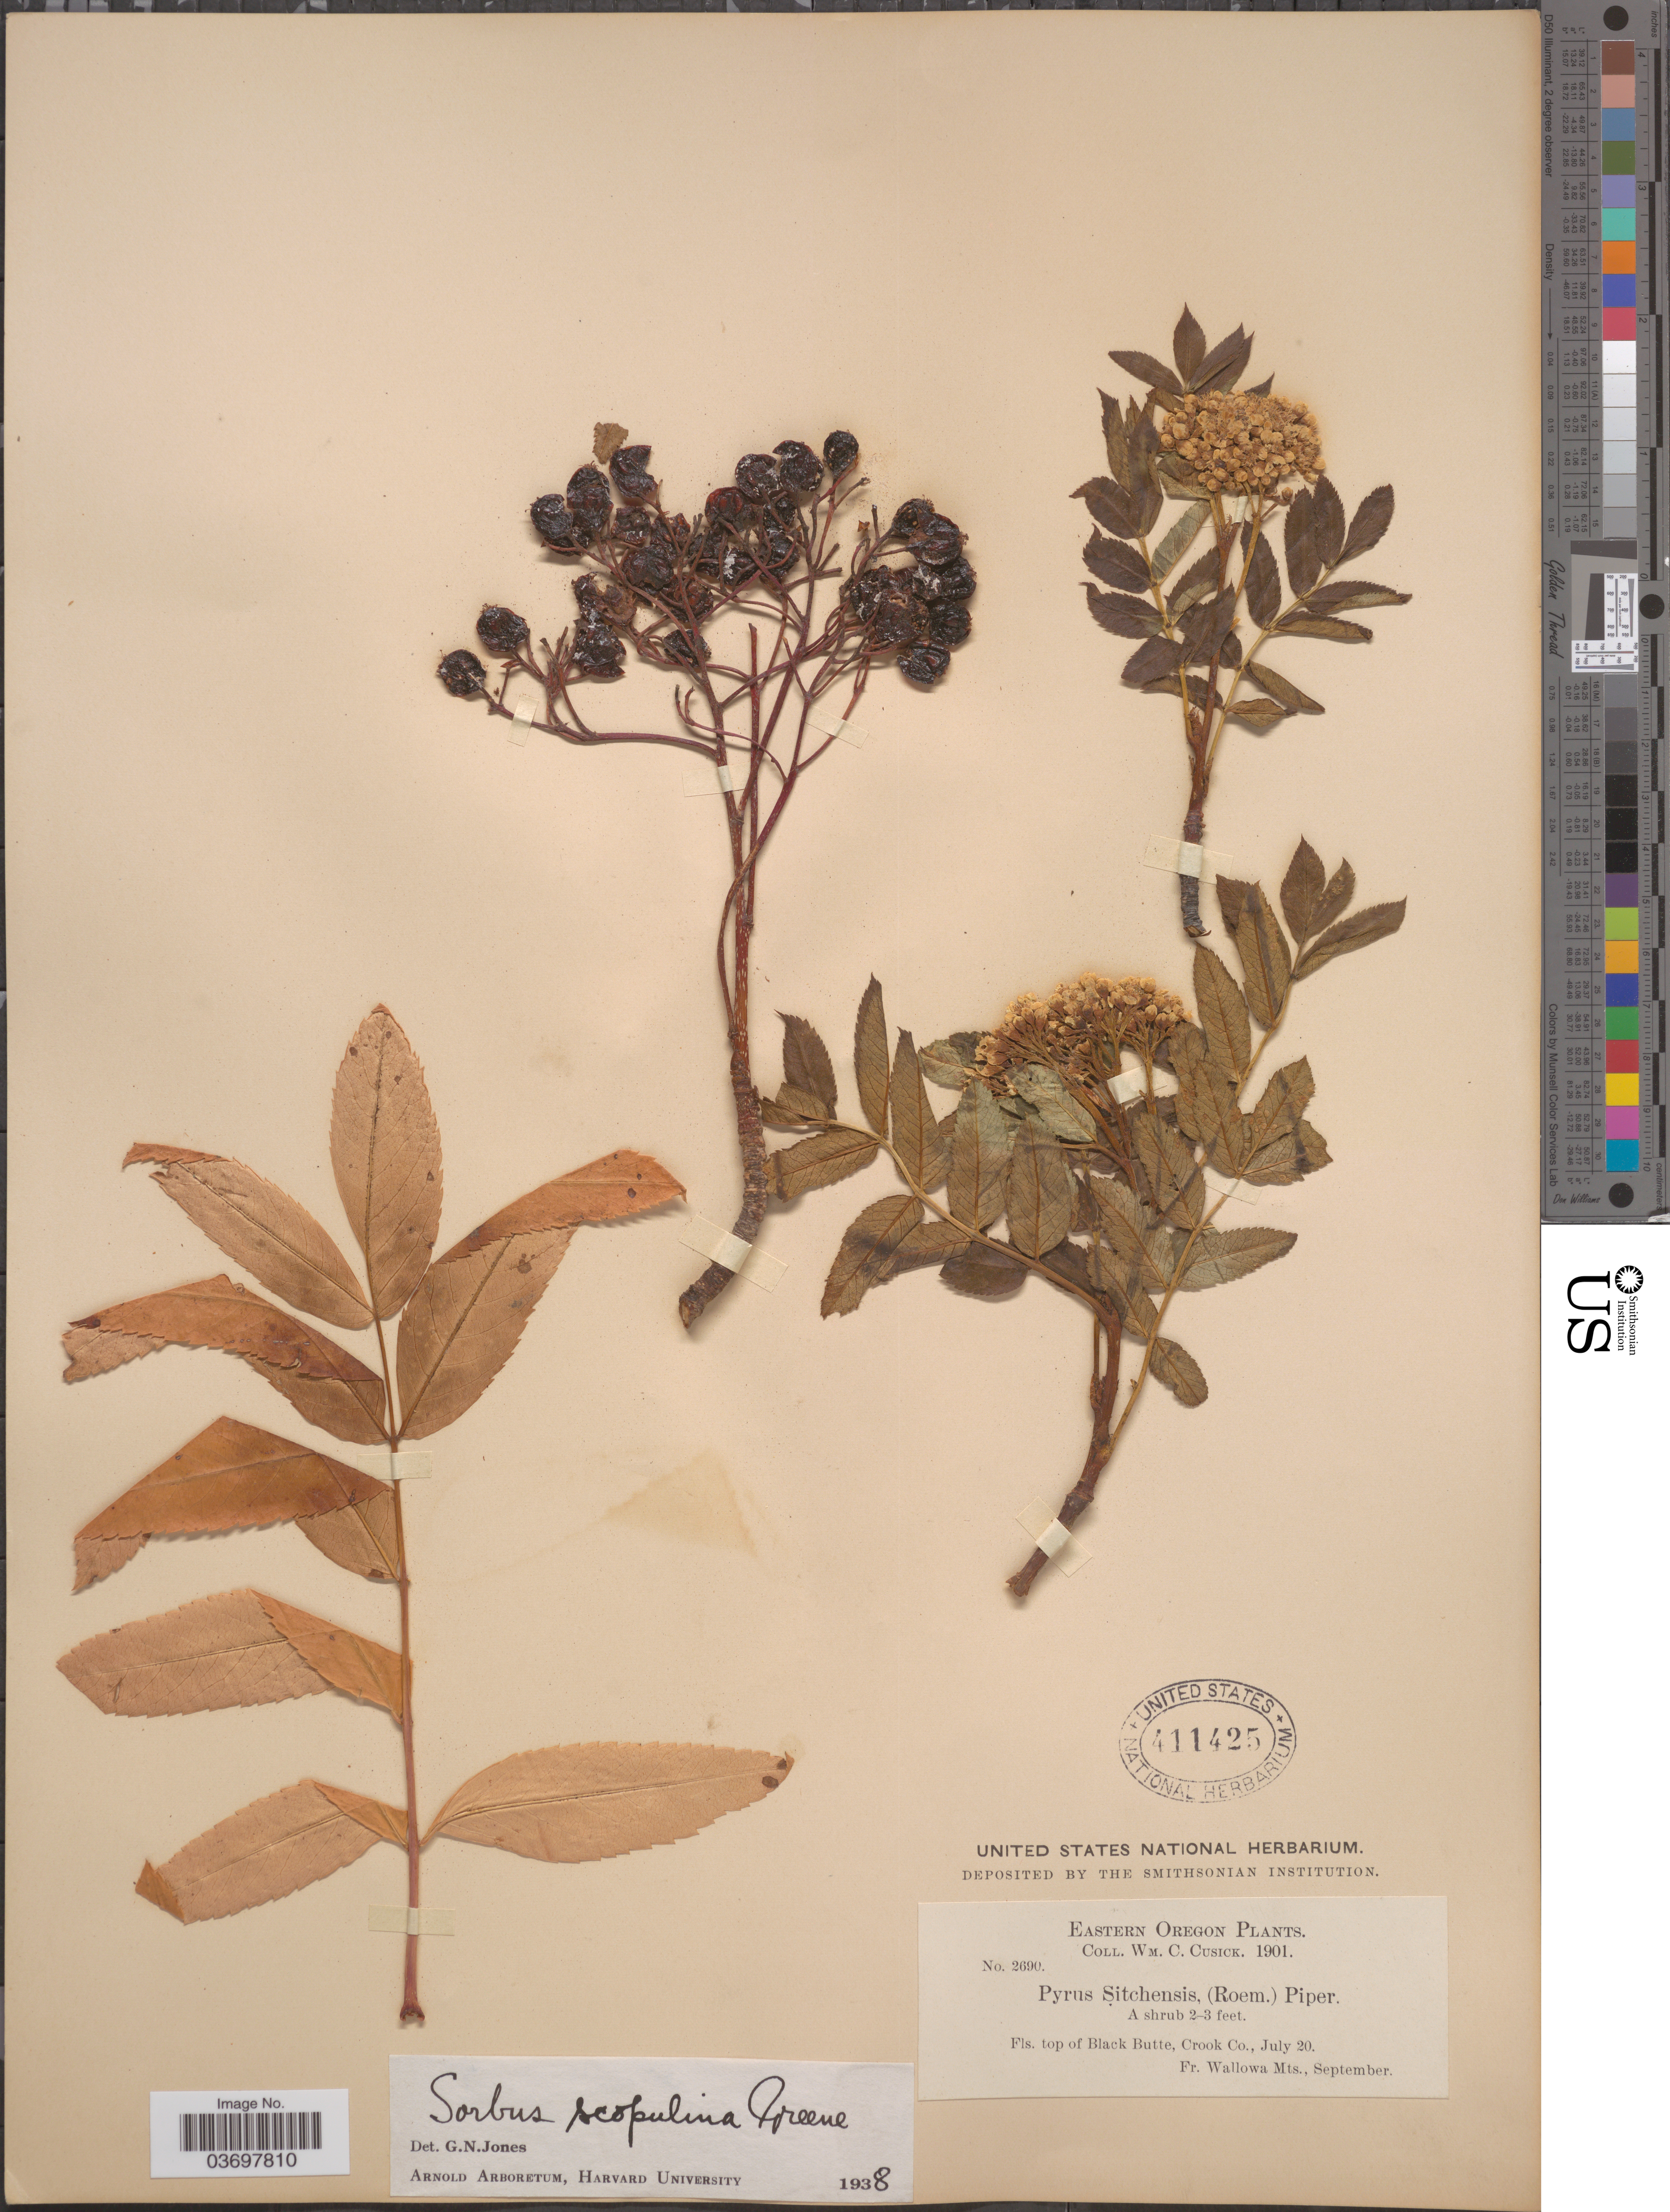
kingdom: Plantae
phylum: Tracheophyta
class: Magnoliopsida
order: Rosales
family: Rosaceae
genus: Sorbus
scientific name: Sorbus scopulina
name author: Greene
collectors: W. C. Cusick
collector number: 2690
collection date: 1901-07-20/1901-09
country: United States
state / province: Oregon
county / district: Crook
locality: Eastern Oregon. Top of Black Butte, Crook Co., Wallowa Mts.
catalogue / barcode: US 411425